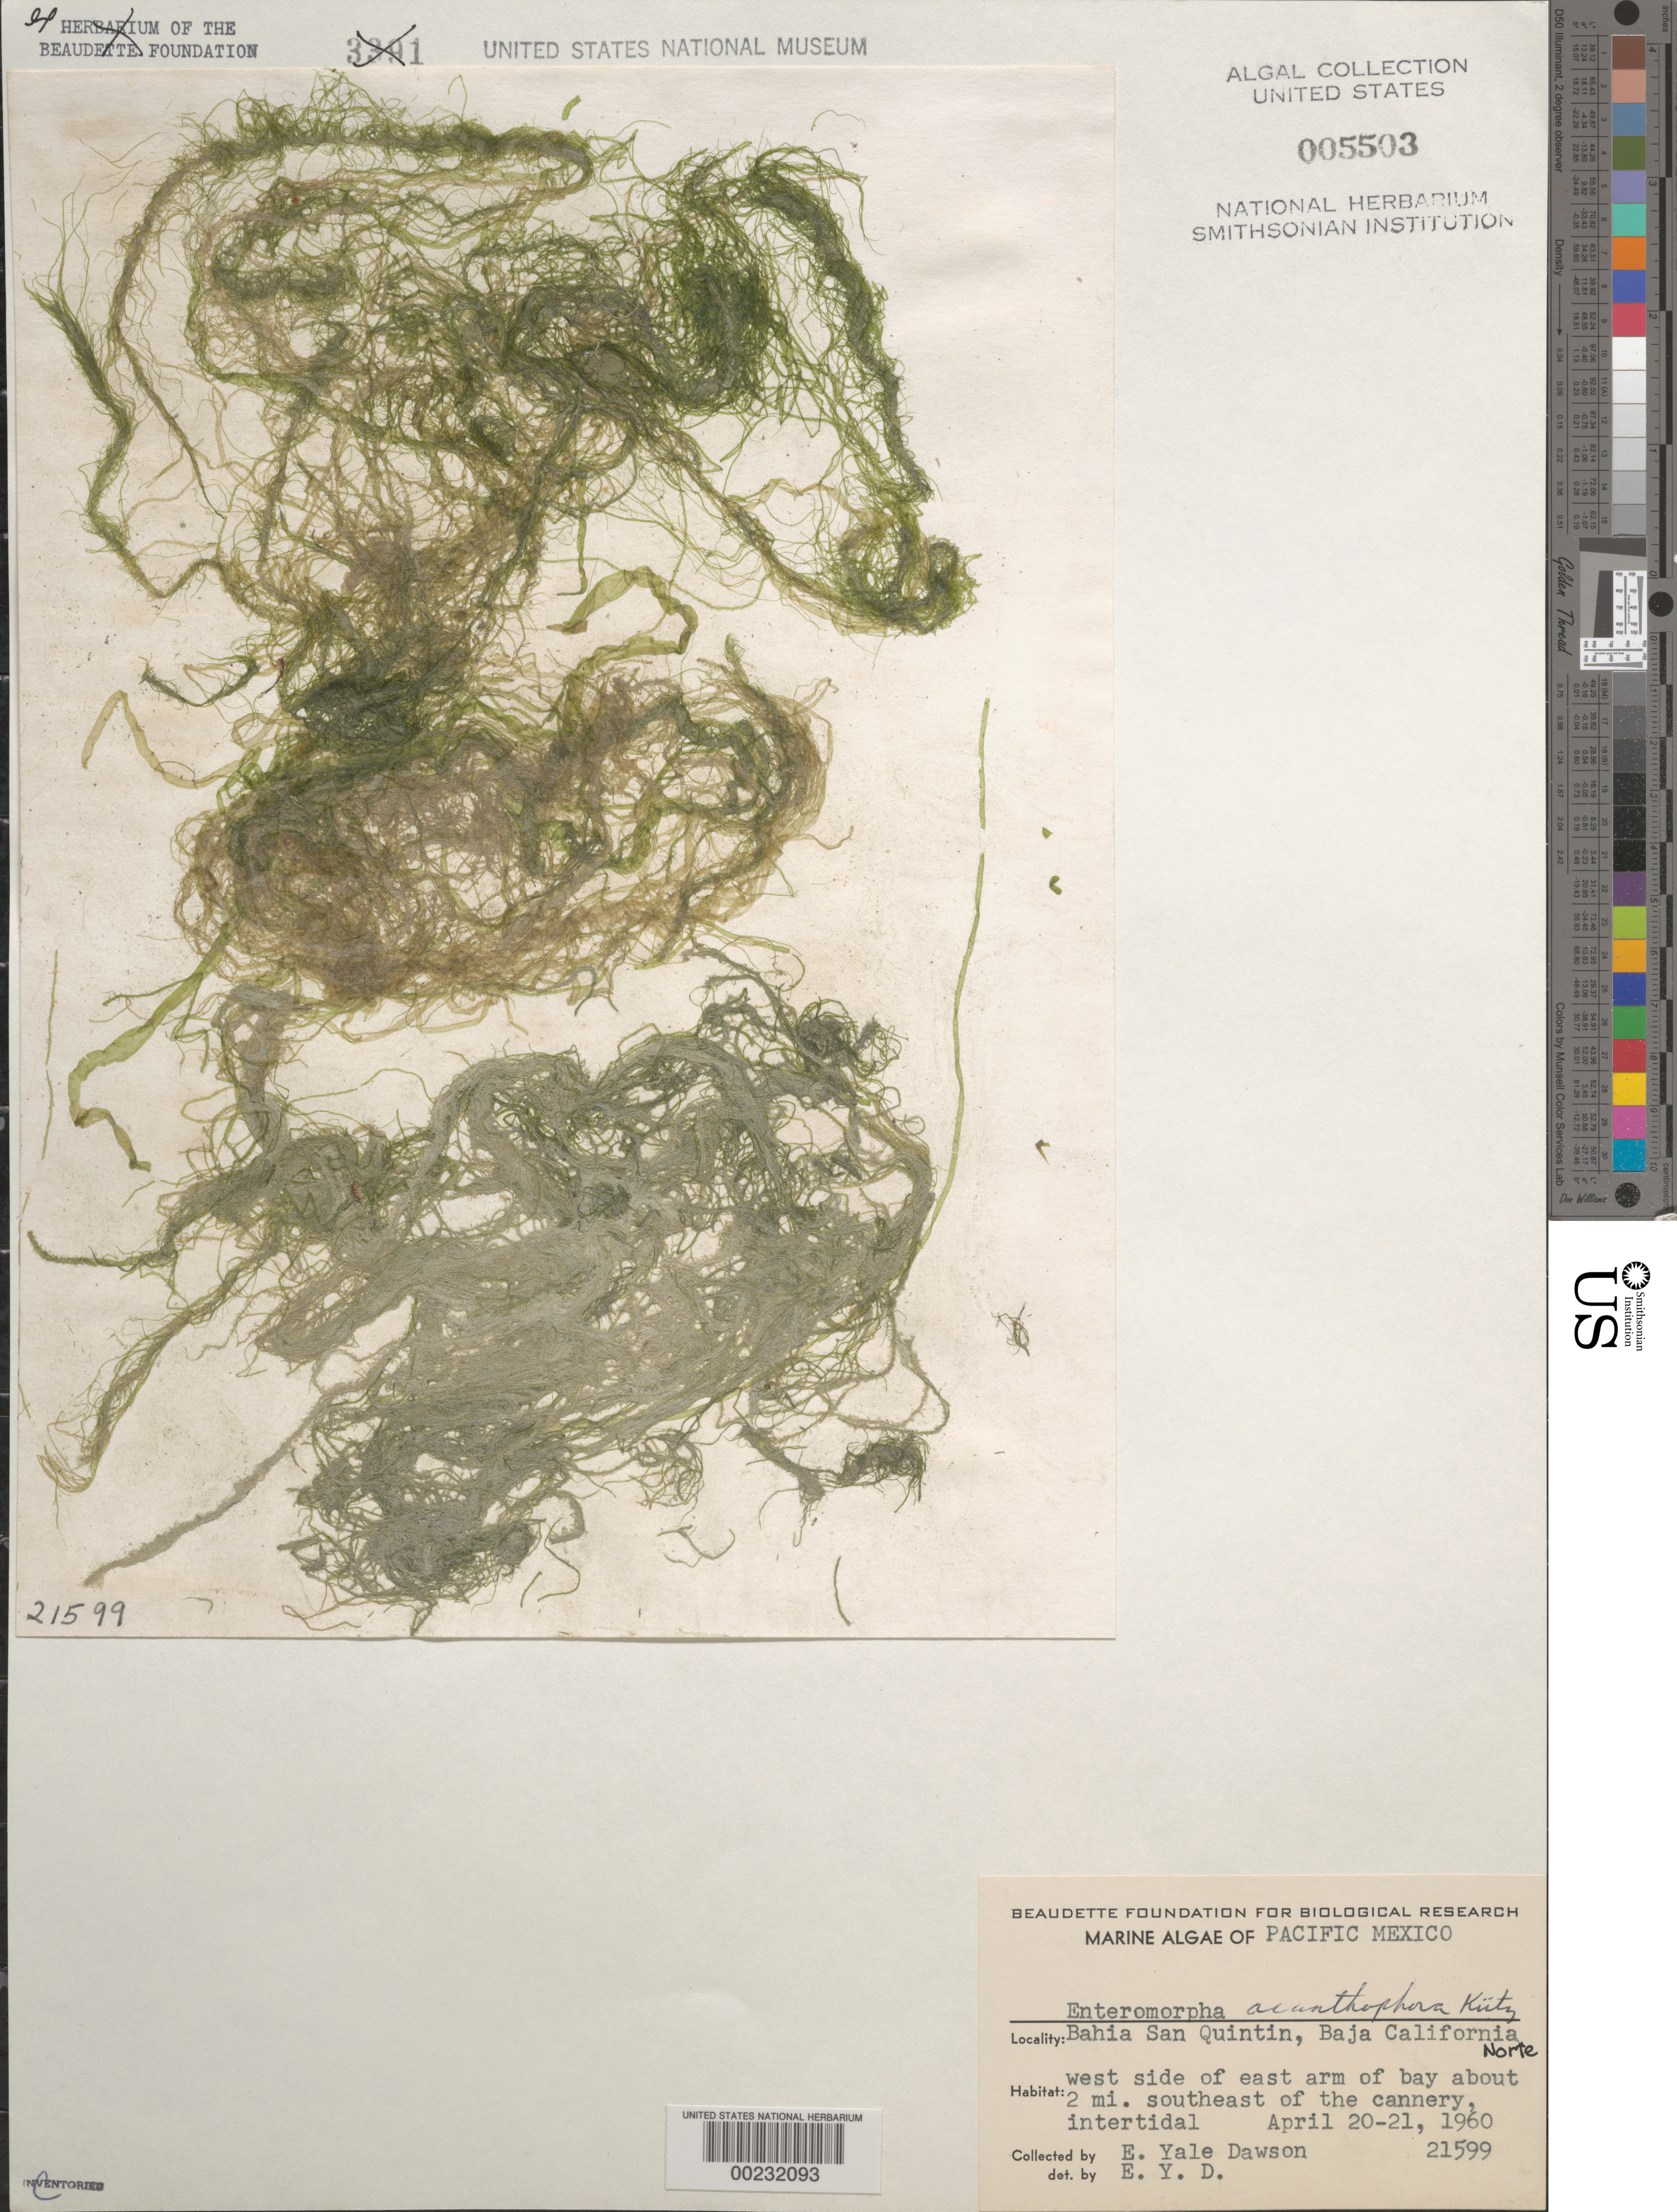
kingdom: Plantae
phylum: Chlorophyta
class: Ulvophyceae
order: Ulvales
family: Ulvaceae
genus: Ulva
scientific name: Ulva acanthophora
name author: (Kütz.) H.S. Hayden et al.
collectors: E. Y. Dawson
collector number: EYD 21599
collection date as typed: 20 Apr 1960 TO 21 Apr 1960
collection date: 1960-04-20/1960-04-21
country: Mexico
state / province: Baja California Norte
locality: Bahia San Quintin, ca. 2 miles southeast of cannery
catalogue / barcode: US 5503